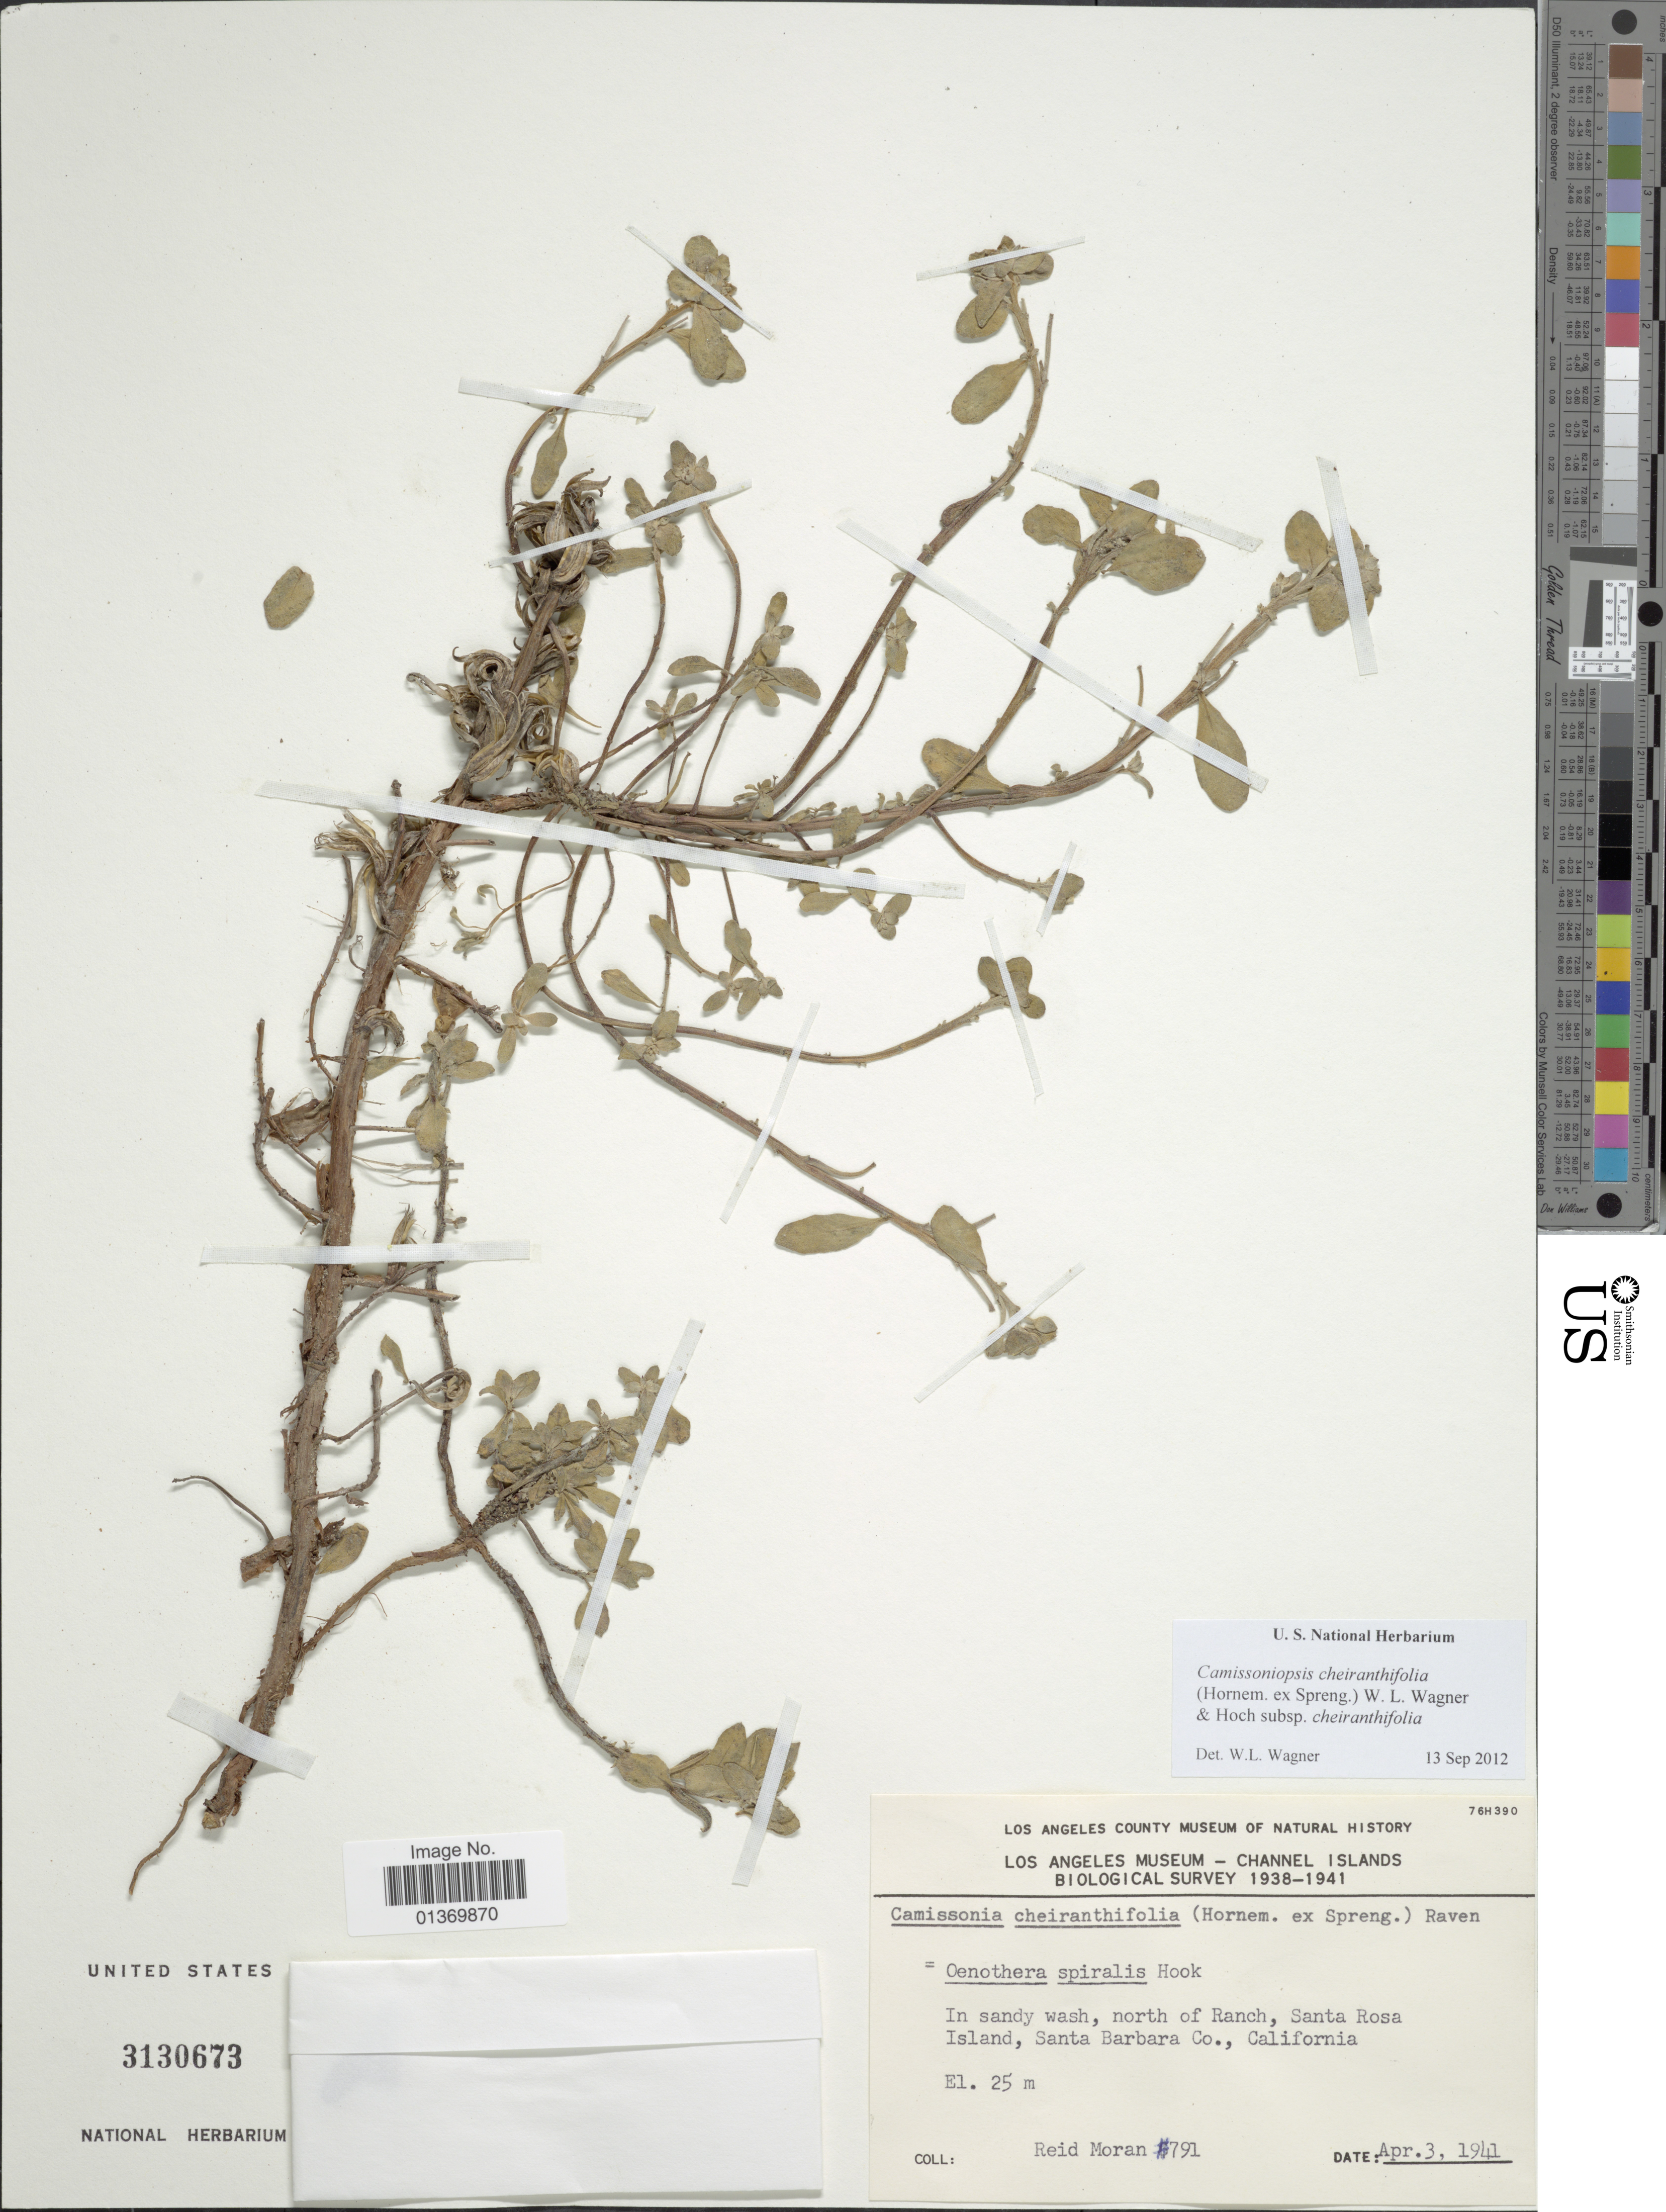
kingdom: Plantae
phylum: Tracheophyta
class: Magnoliopsida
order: Myrtales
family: Onagraceae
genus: Camissoniopsis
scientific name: Camissoniopsis cheiranthifolia subsp. cheiranthifolia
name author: (Hornem. ex Spreng.) W.L. Wagner & Hoch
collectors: R. Moran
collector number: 791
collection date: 1941-04-03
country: United States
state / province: California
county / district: Santa Barbara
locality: In sandy wash, north of Ranch, Santa Rosa Island, Santa Barbara Co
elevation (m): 25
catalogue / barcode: US 3130673